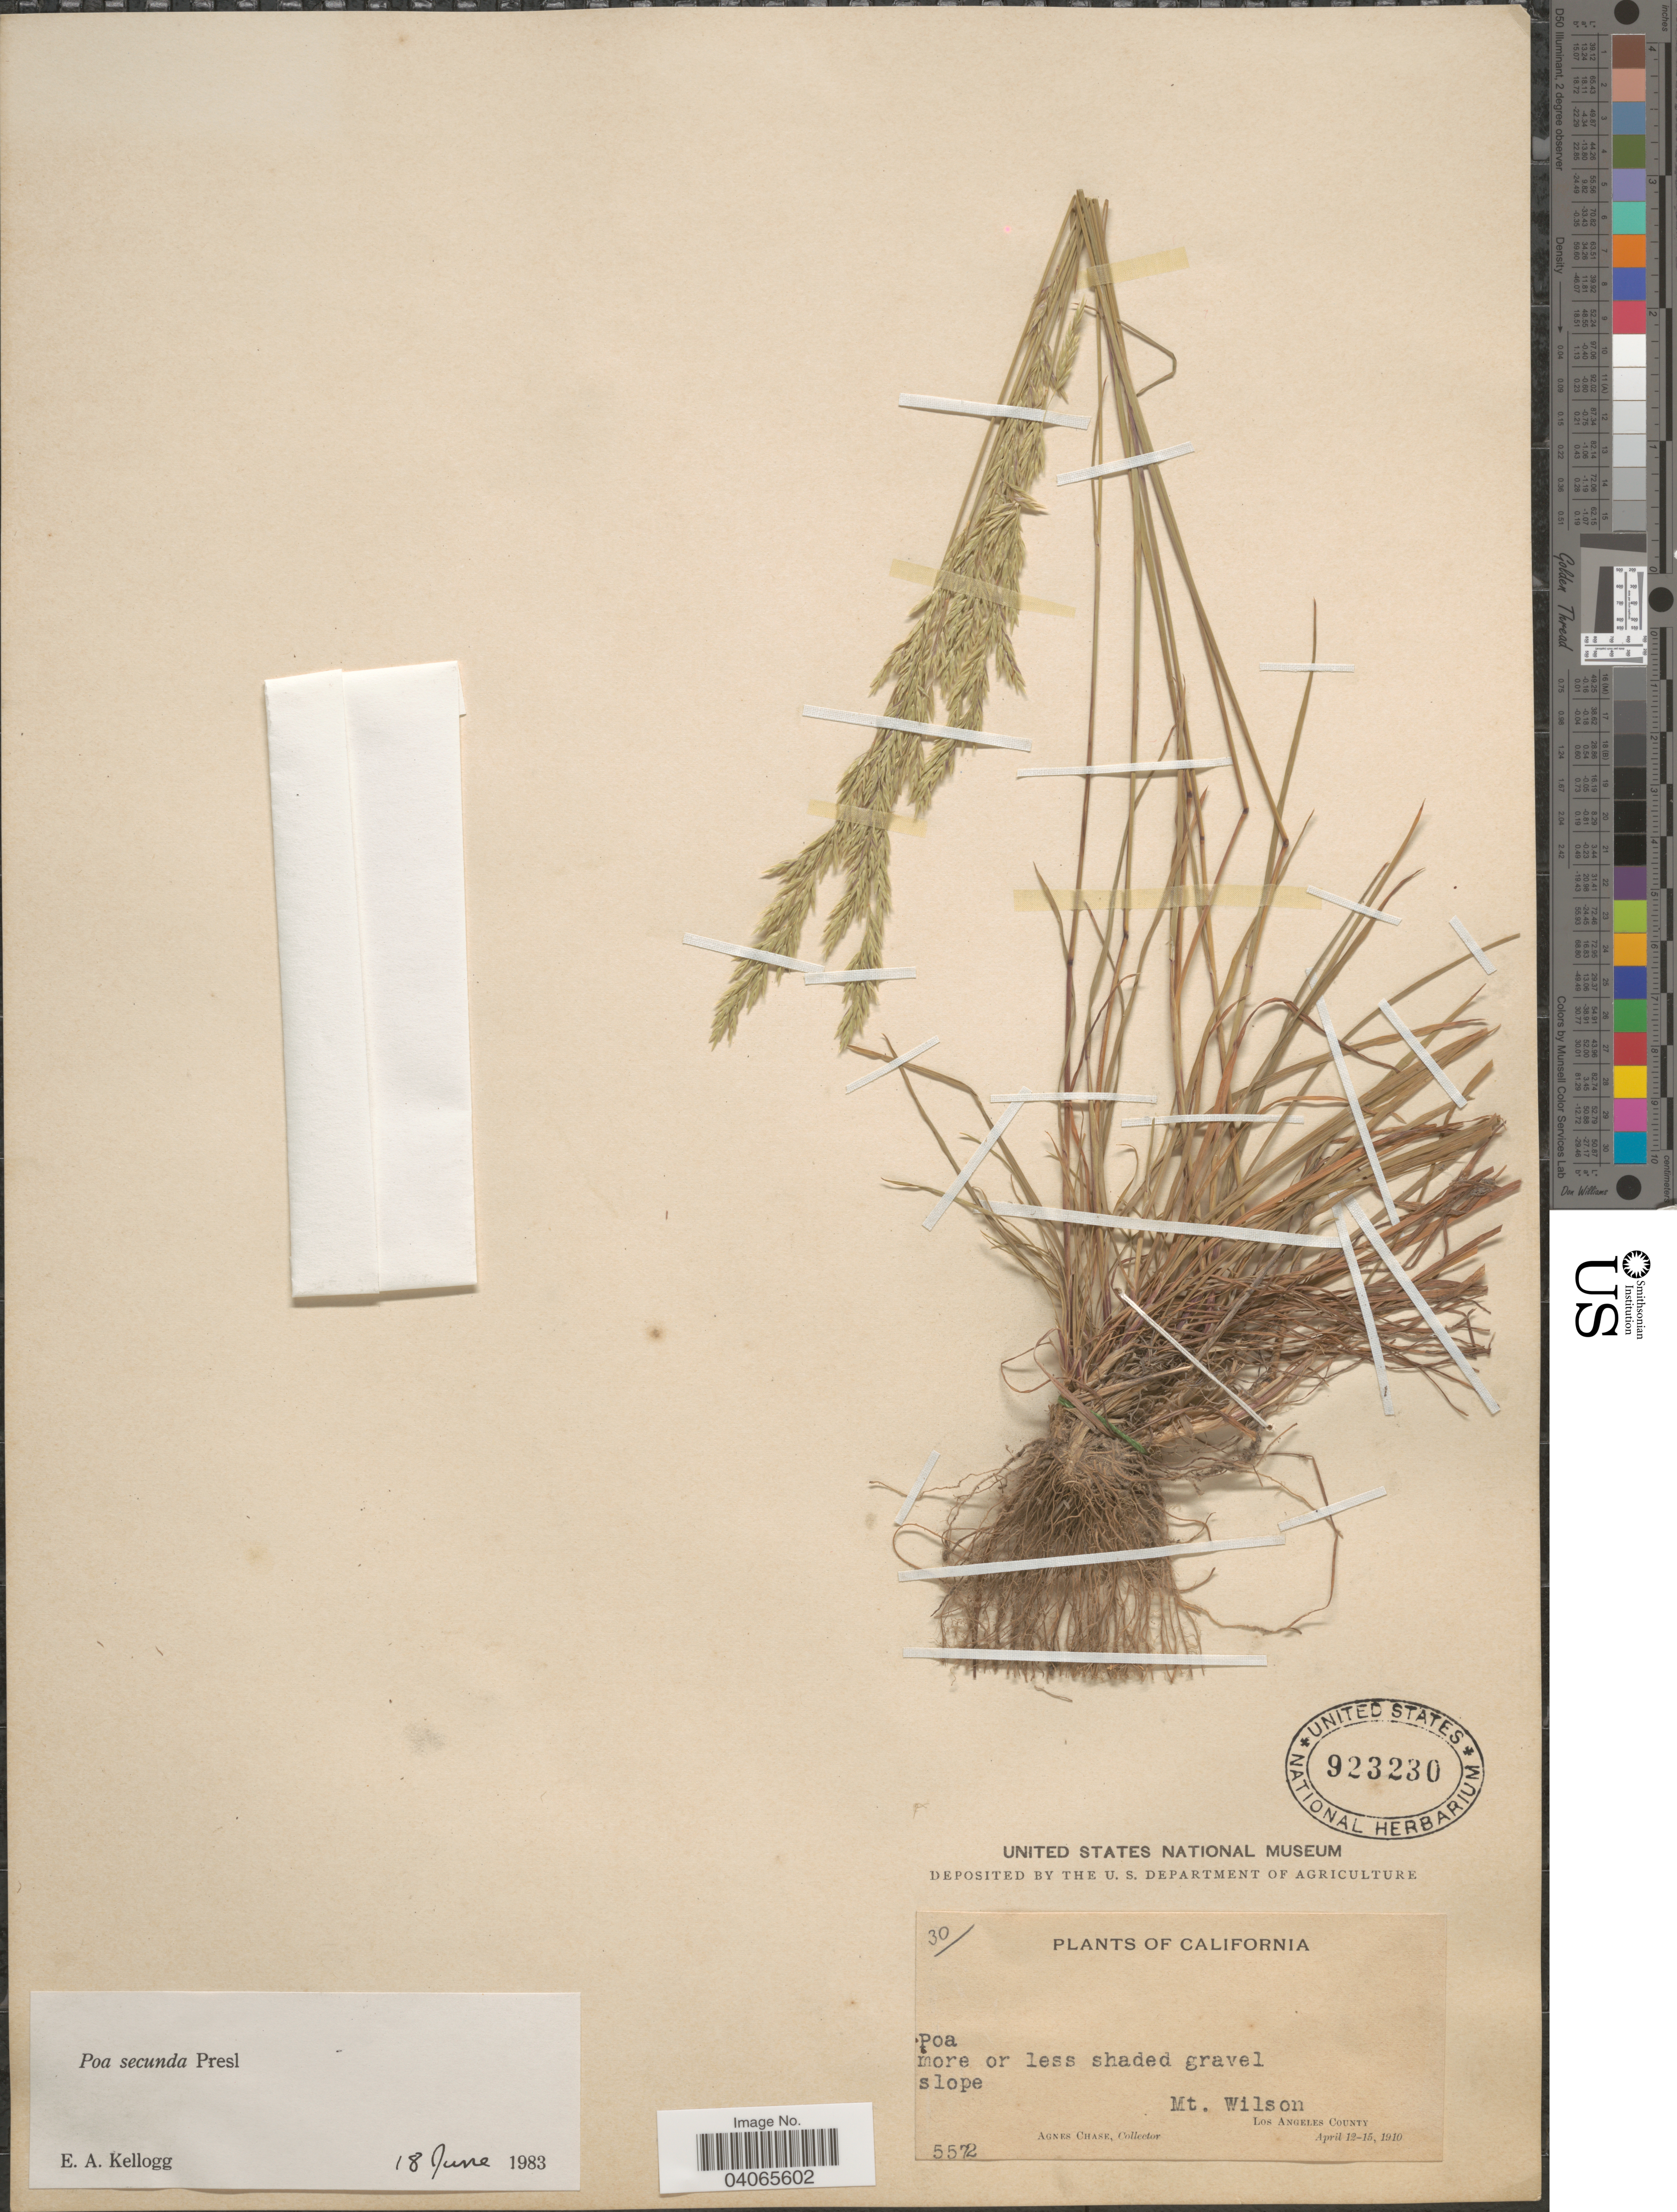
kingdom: Plantae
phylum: Tracheophyta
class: Liliopsida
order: Poales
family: Poaceae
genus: Poa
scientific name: Poa secunda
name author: J. Presl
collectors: A. Chase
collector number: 5572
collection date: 1910-04-12/1910-04-15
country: United States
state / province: California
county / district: Los Angeles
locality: Mt. Wilson. Los Angeles County.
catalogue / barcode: US 923230